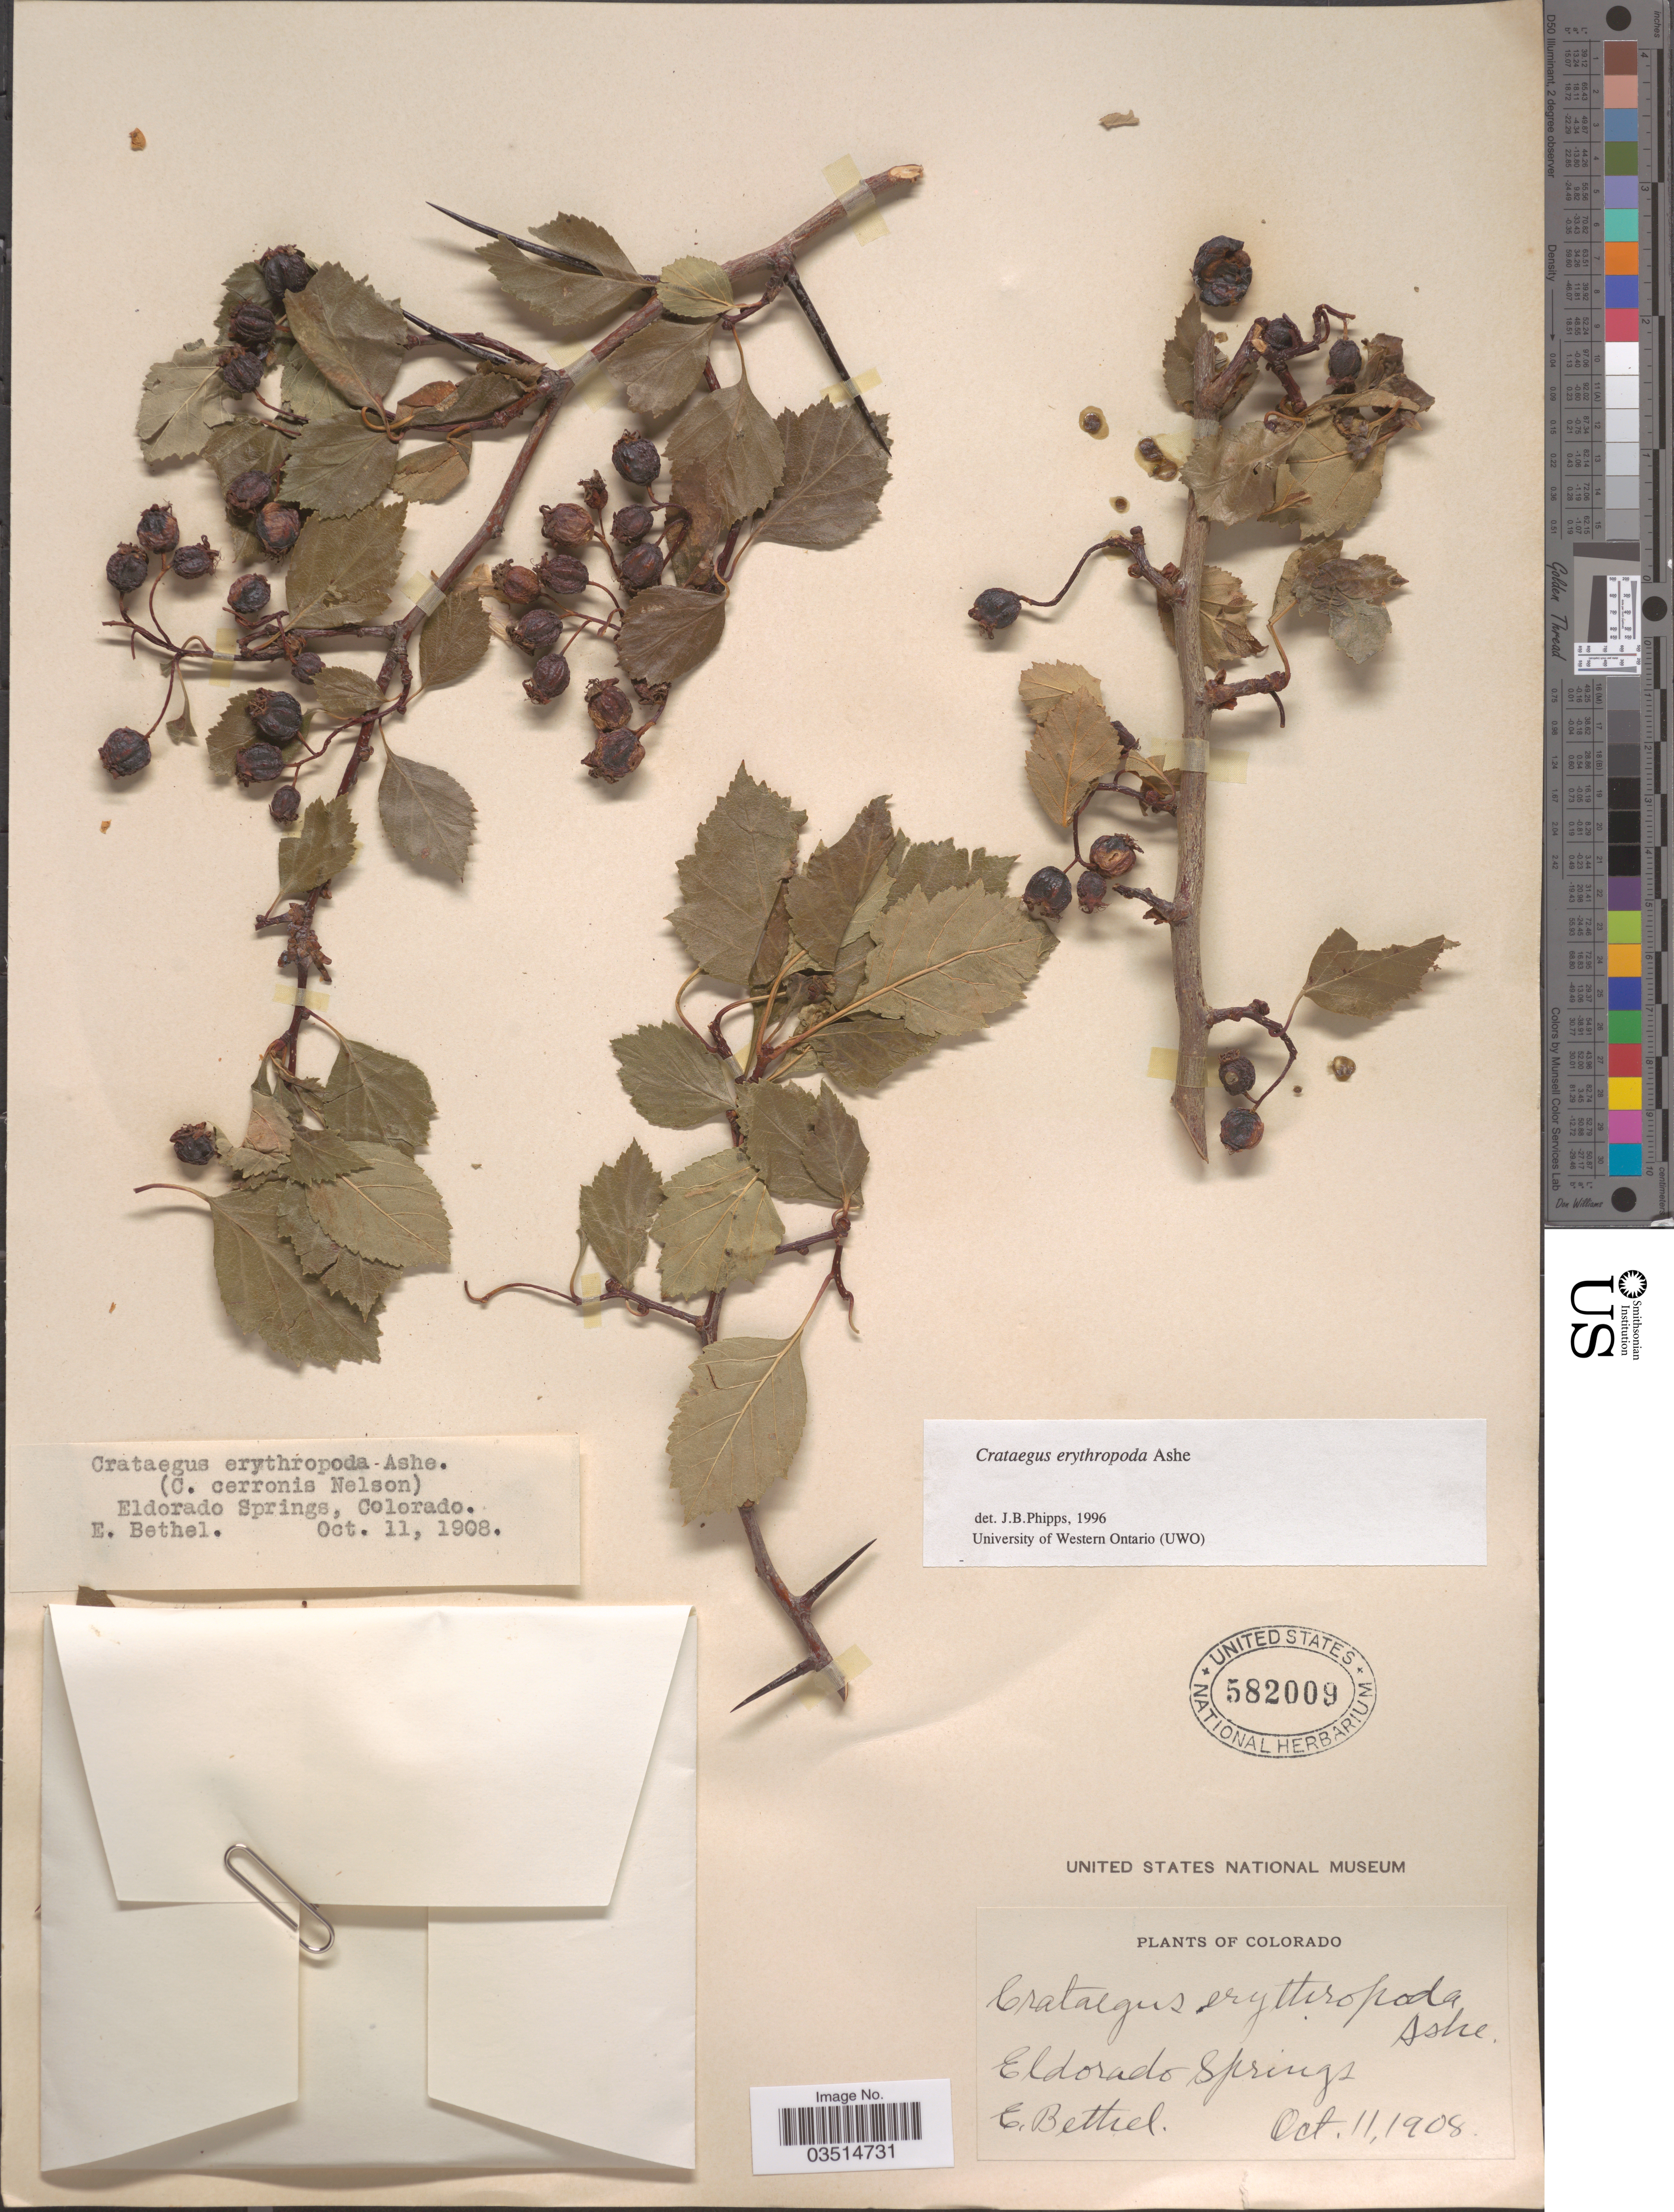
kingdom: Plantae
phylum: Tracheophyta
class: Magnoliopsida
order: Rosales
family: Rosaceae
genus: Crataegus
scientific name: Crataegus erythropoda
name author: Ashe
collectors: E. Bethel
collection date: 1908-10-11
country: United States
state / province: Colorado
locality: Eldorado Springs.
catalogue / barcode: US 582009